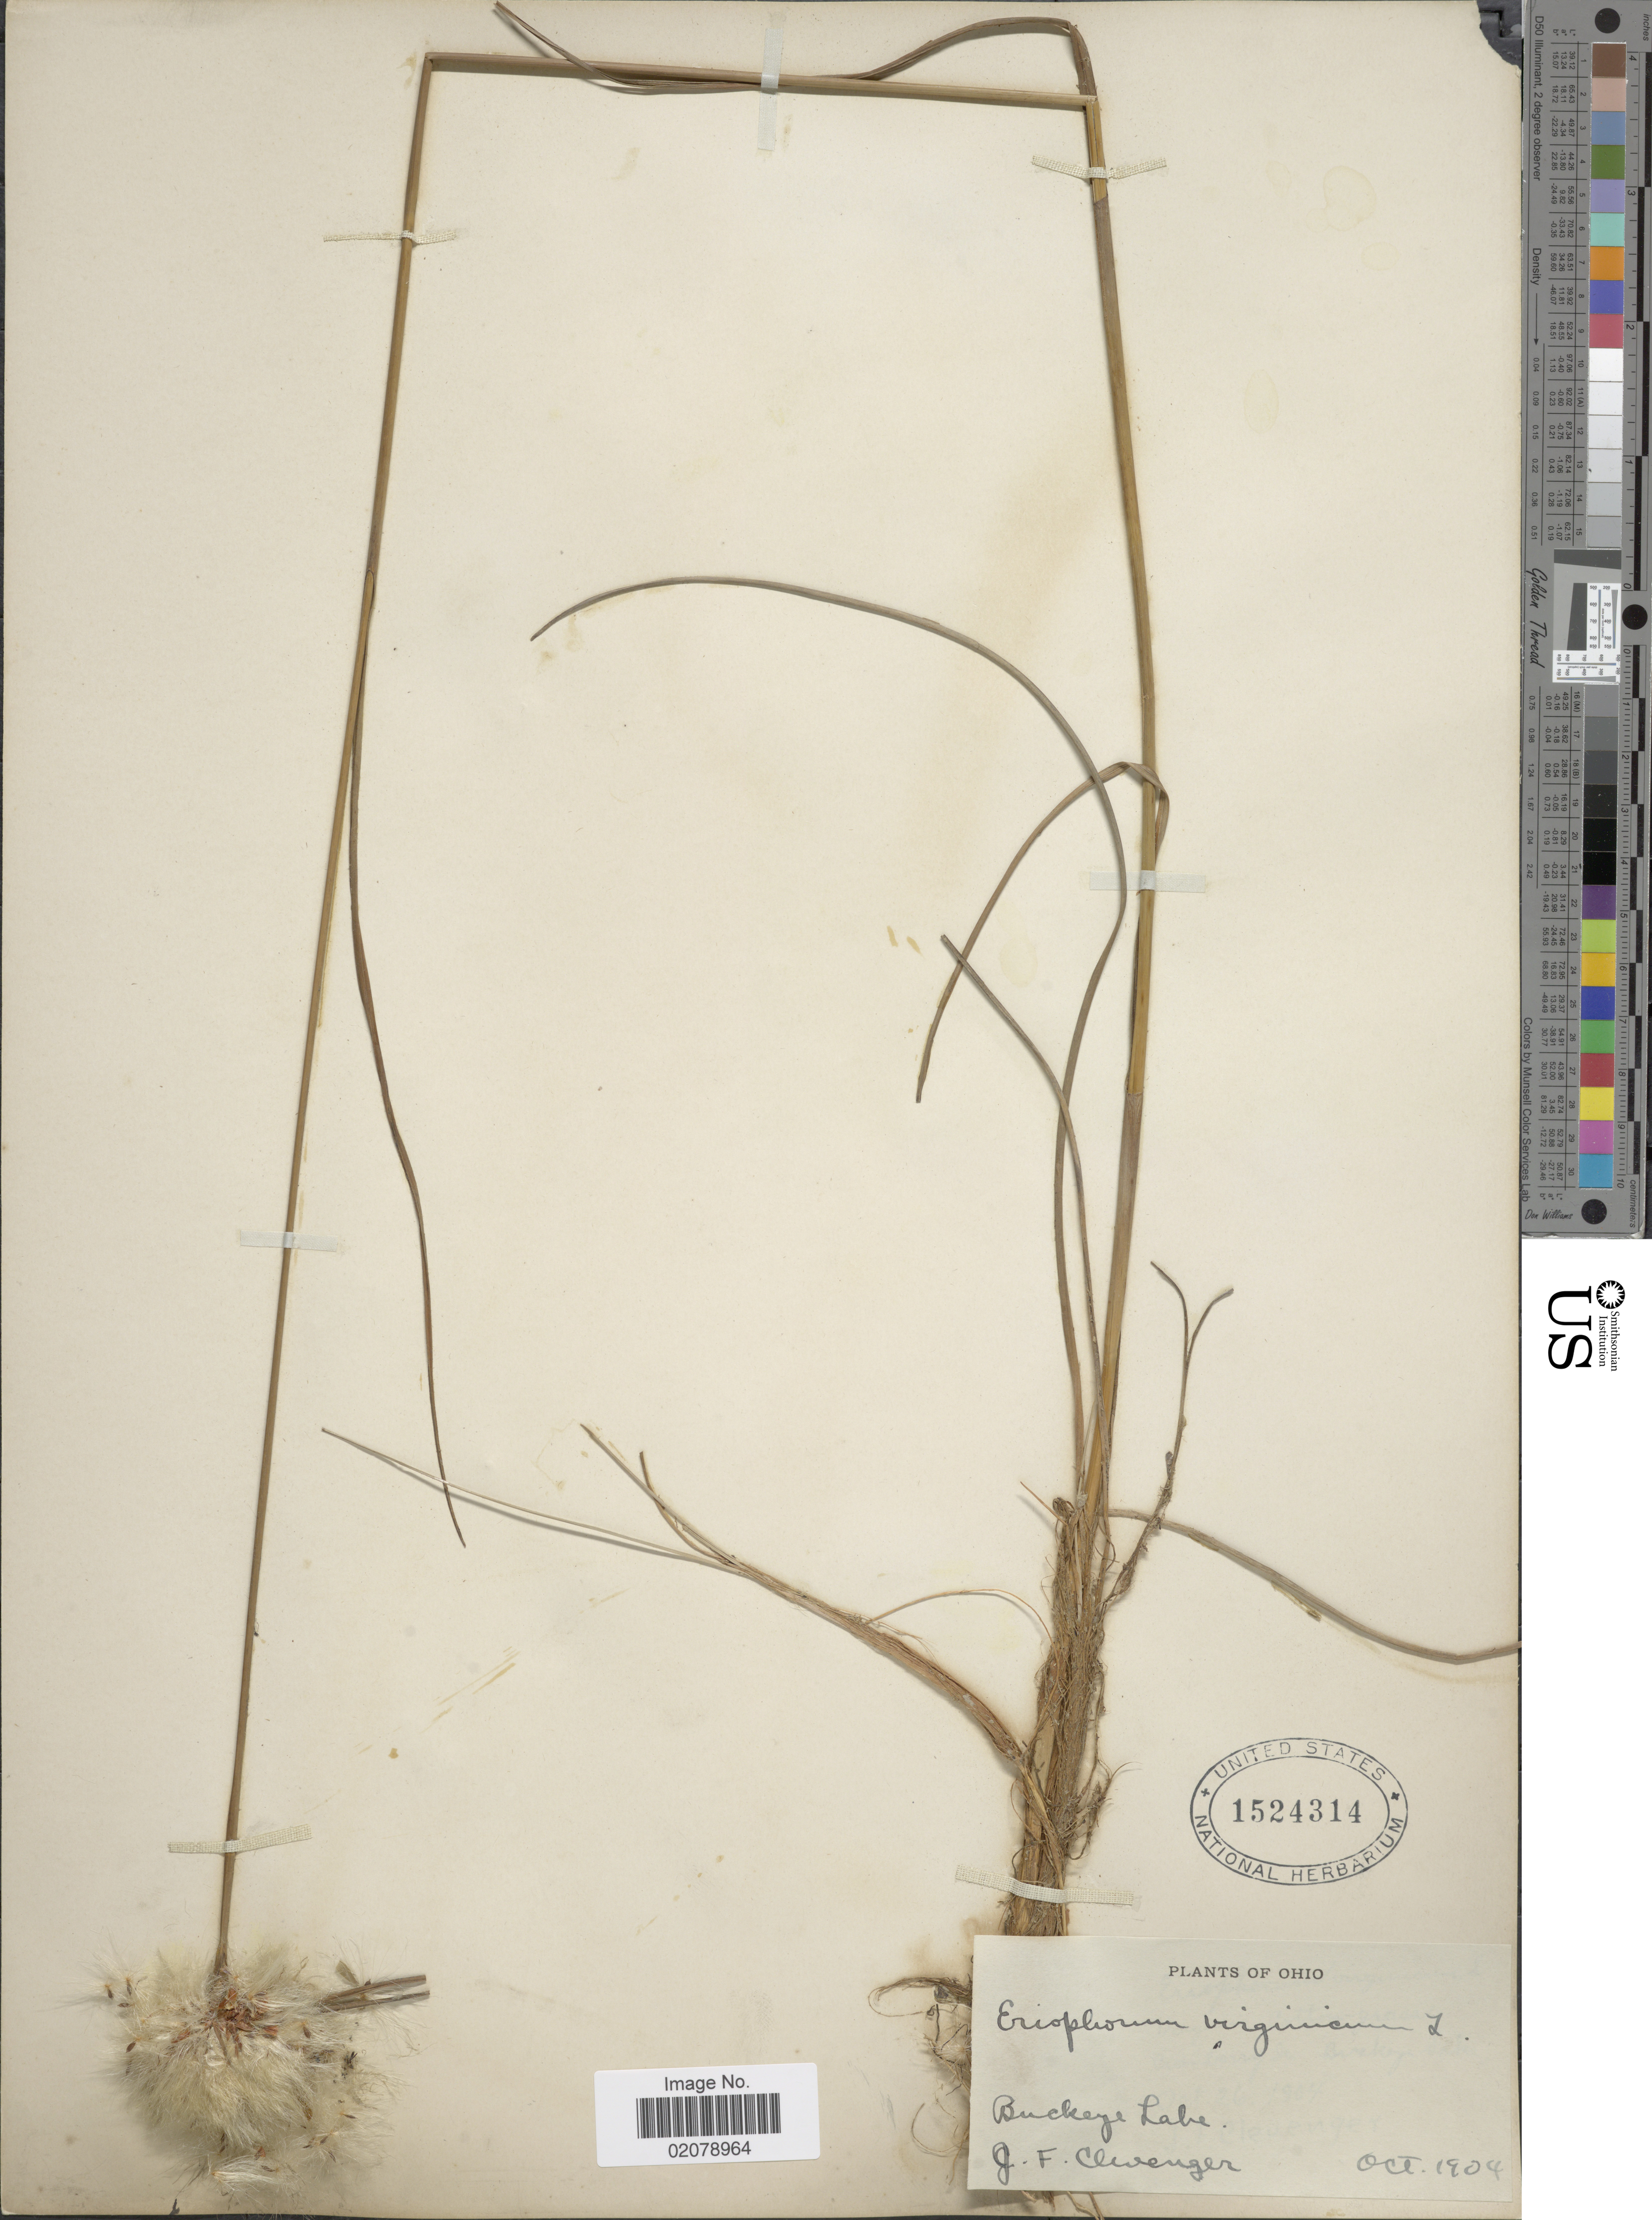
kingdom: Plantae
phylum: Tracheophyta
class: Liliopsida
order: Poales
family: Cyperaceae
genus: Eriophorum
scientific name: Eriophorum virginicum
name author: L.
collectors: J. F. Clevenger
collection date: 1904-10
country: United States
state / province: Ohio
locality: Buckege Lake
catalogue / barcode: US 1524314